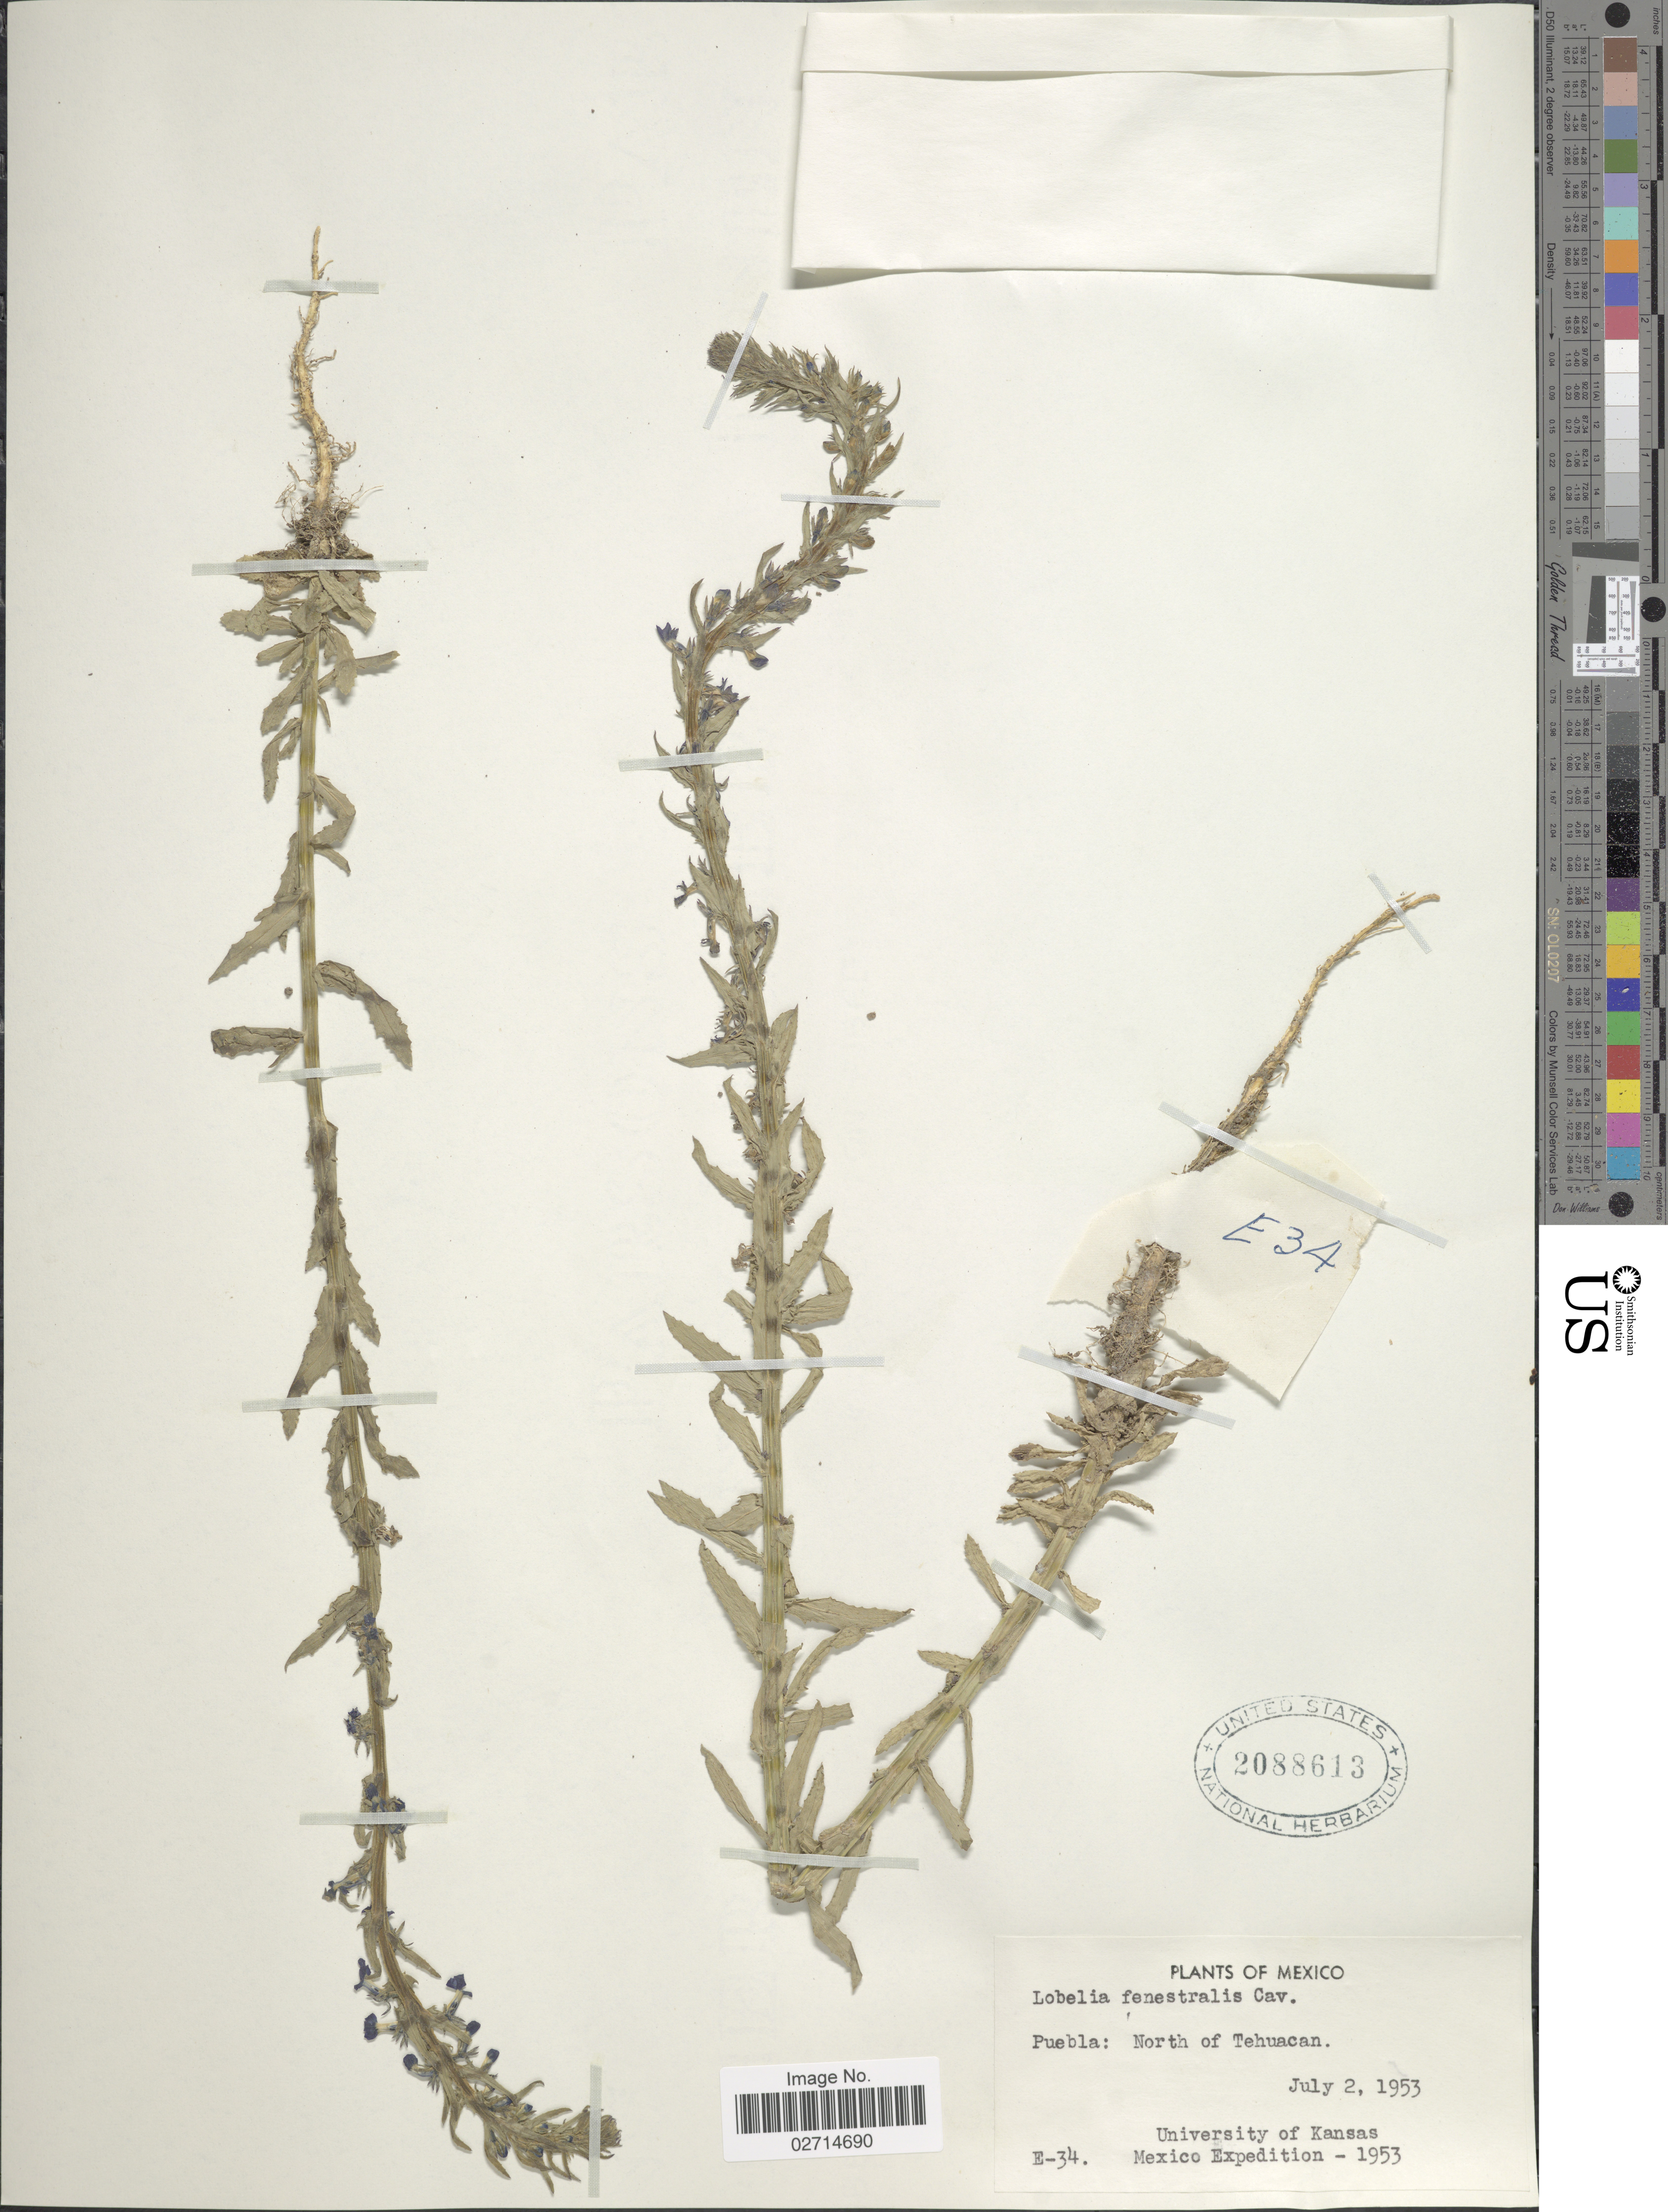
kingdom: Plantae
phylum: Tracheophyta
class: Magnoliopsida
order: Asterales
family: Campanulaceae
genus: Lobelia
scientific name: Lobelia fenestralis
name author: Cav.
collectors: University of Kansas Mexico Expedition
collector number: E-34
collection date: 1953-07-02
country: Mexico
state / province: Puebla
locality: North of Tehuaca.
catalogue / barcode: US 2088613